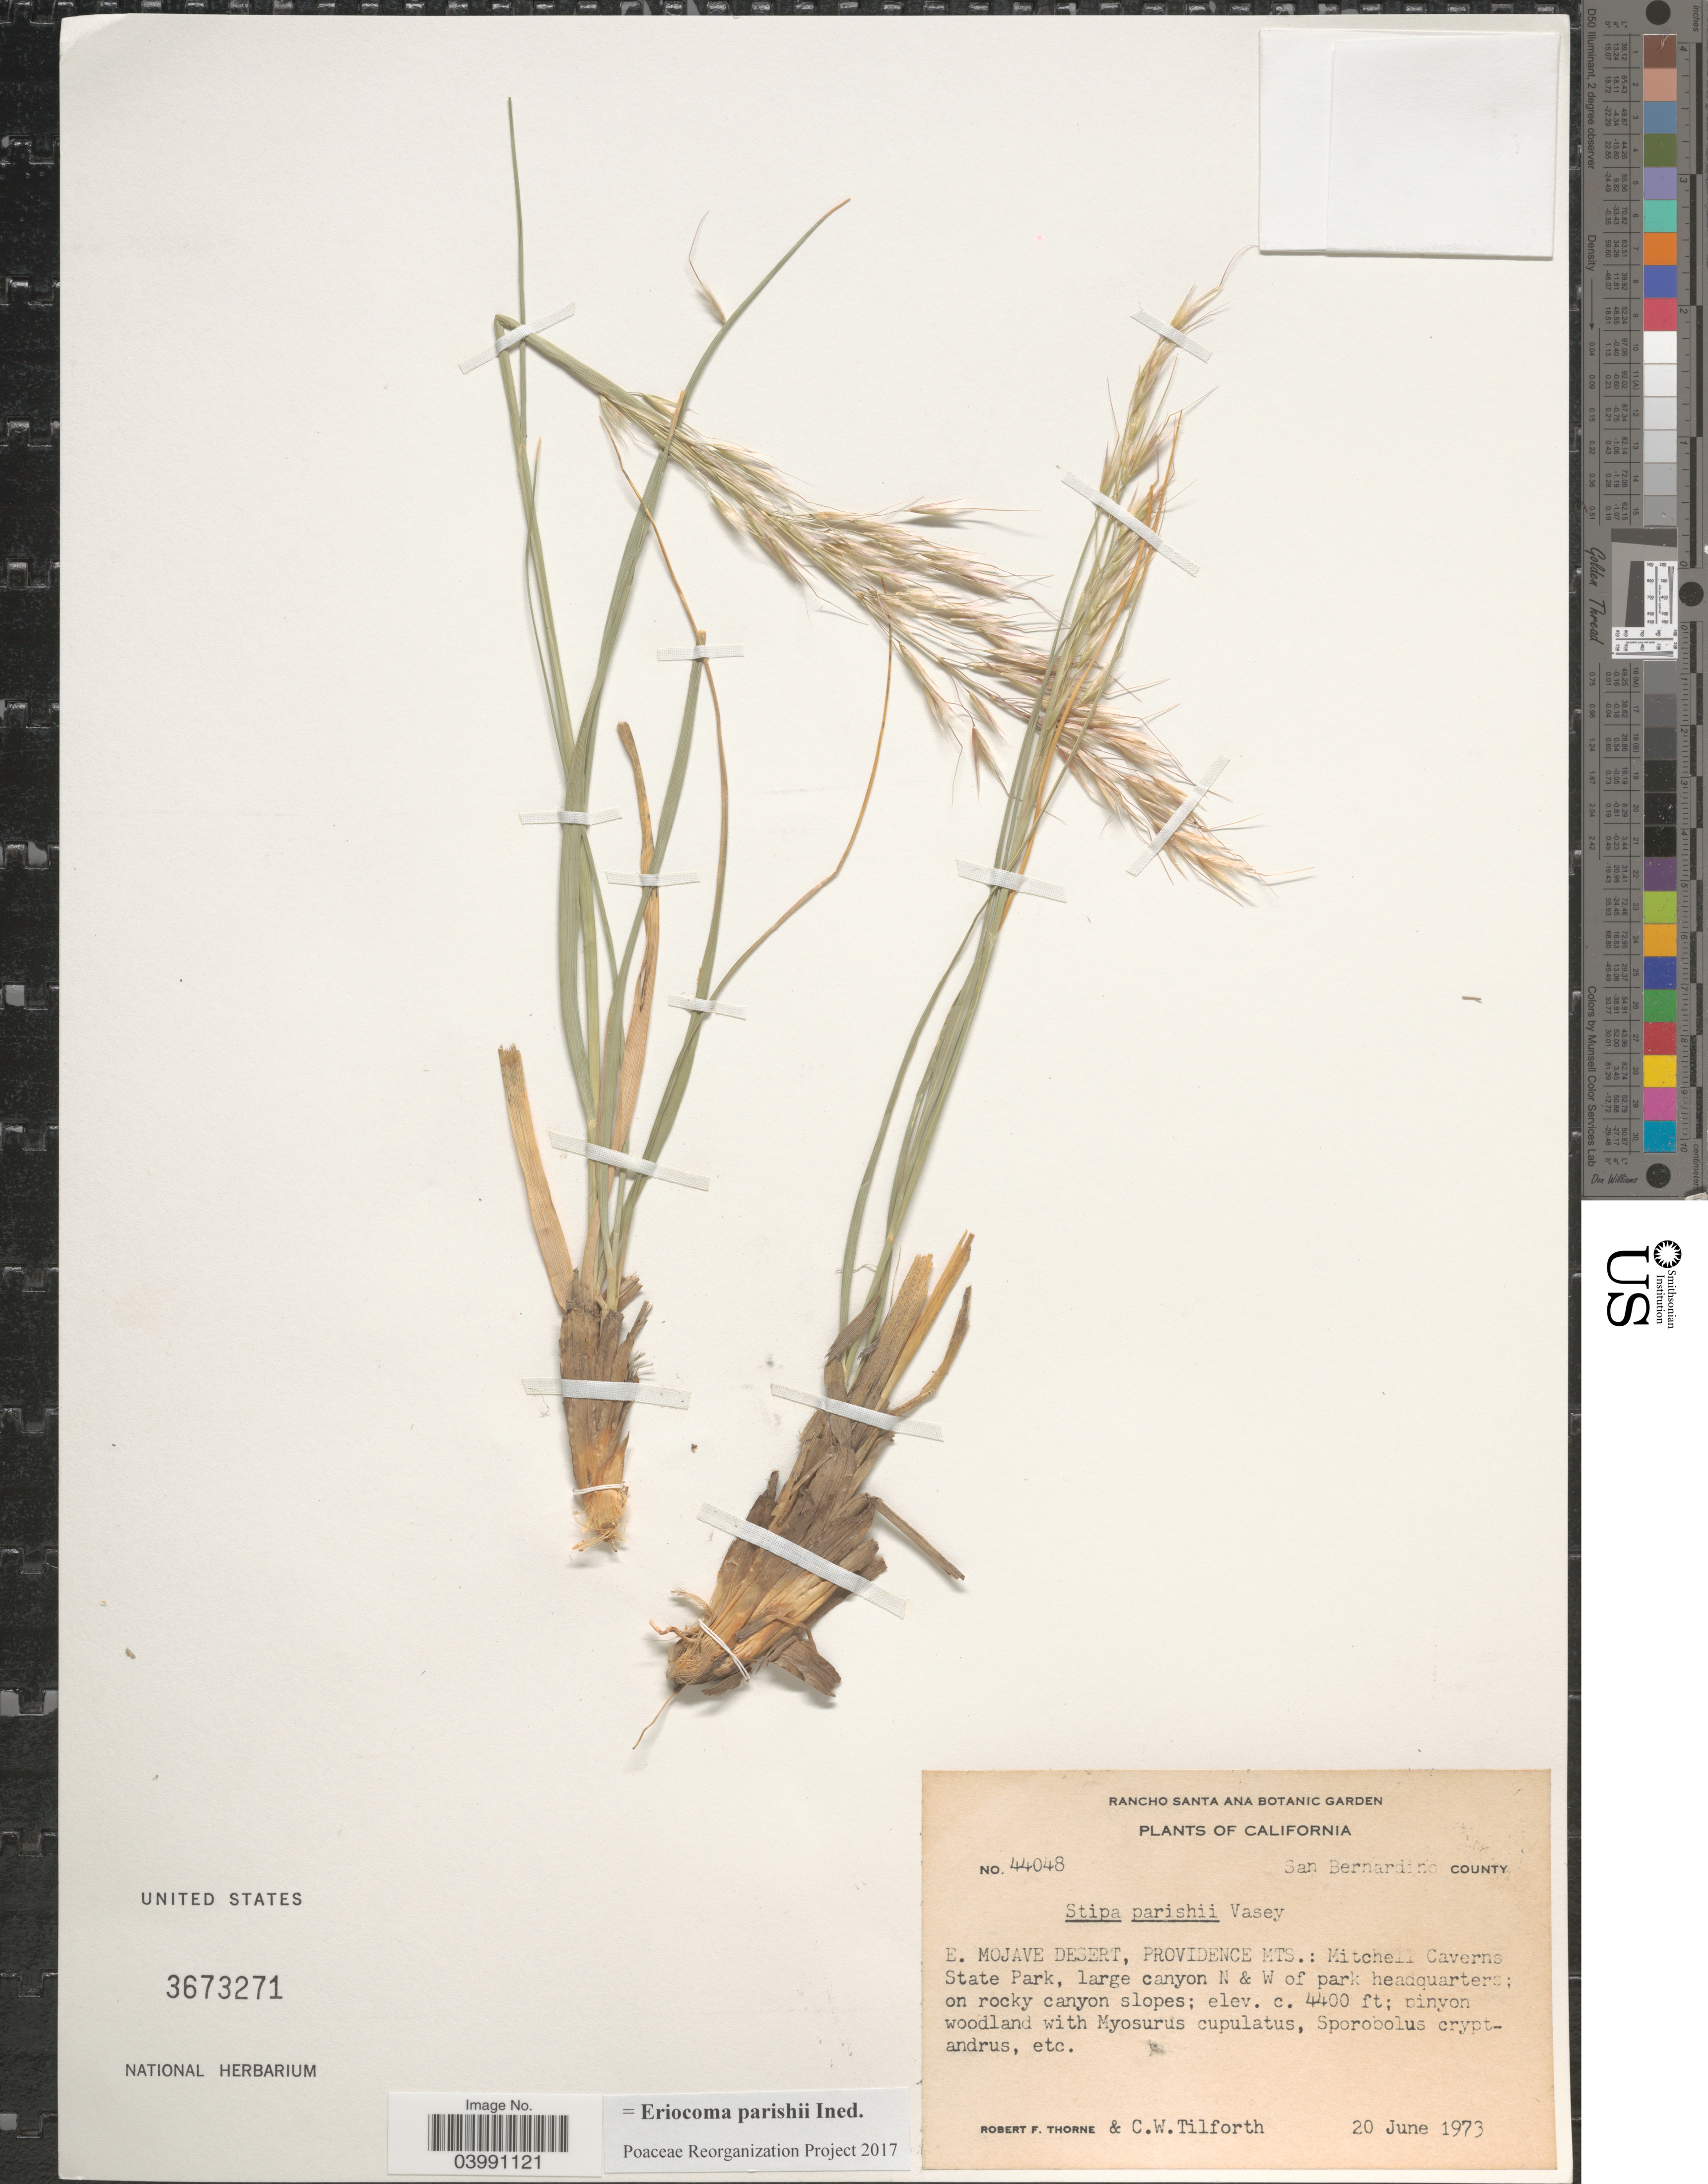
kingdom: Plantae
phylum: Tracheophyta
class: Liliopsida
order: Poales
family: Poaceae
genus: Eriocoma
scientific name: Eriocoma parishii ined.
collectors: R. F. Thorne & C. Tilforth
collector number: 44048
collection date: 1973-06-20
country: United States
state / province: California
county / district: San Bernardino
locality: San Bernardino County. E. Mojave Desert, Providence Mts.: Mitchell Caverns State Park, large canyon N & W of park headquarters; on rocky canyon slopes.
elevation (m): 1341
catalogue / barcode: US 3673271